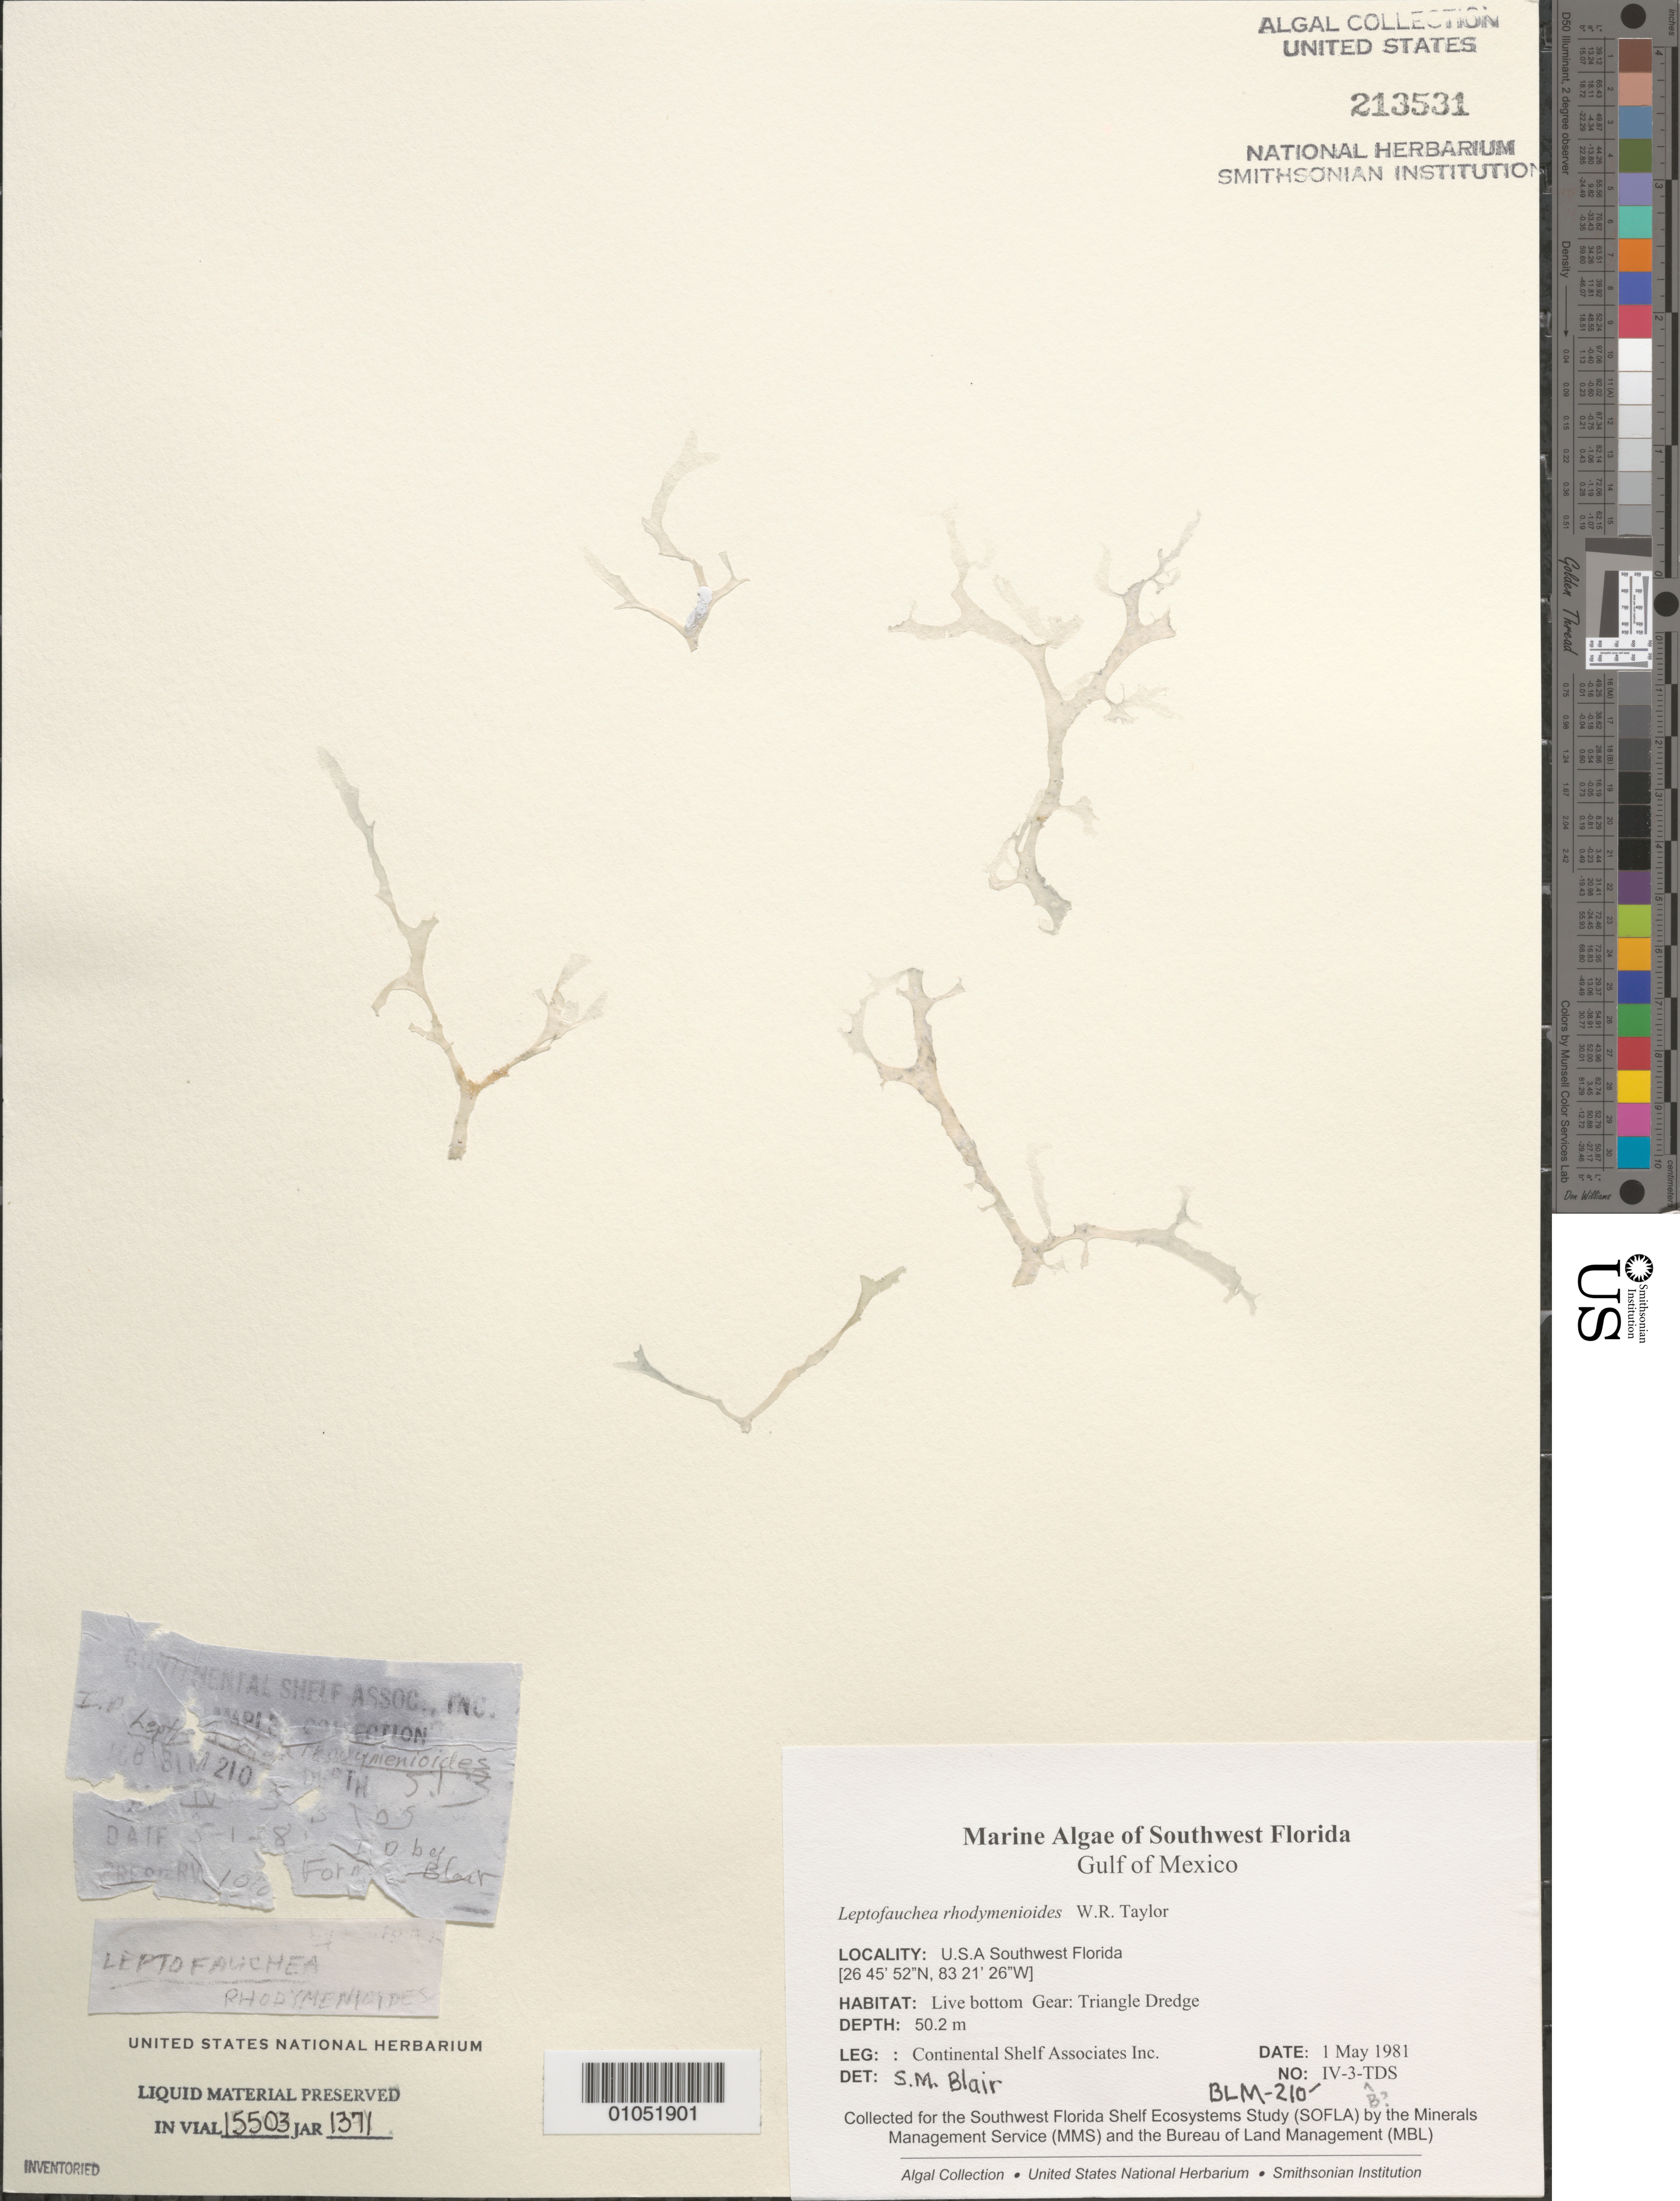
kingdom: Plantae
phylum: Rhodophyta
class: Florideophyceae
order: Rhodymeniales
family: Faucheaceae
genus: Leptofauchea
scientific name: Leptofauchea rhodymenioides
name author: W.R. Taylor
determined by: Blair, S. M.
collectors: Continental Shelf Associates for the MMS/BLM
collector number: BLM-210-IV-3-B-TDS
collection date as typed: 01 May 1981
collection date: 1981-05-01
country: United States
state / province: Florida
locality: Gulf of Mexico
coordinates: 26 45'52"N, 83 21'26"W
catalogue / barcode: US 213531